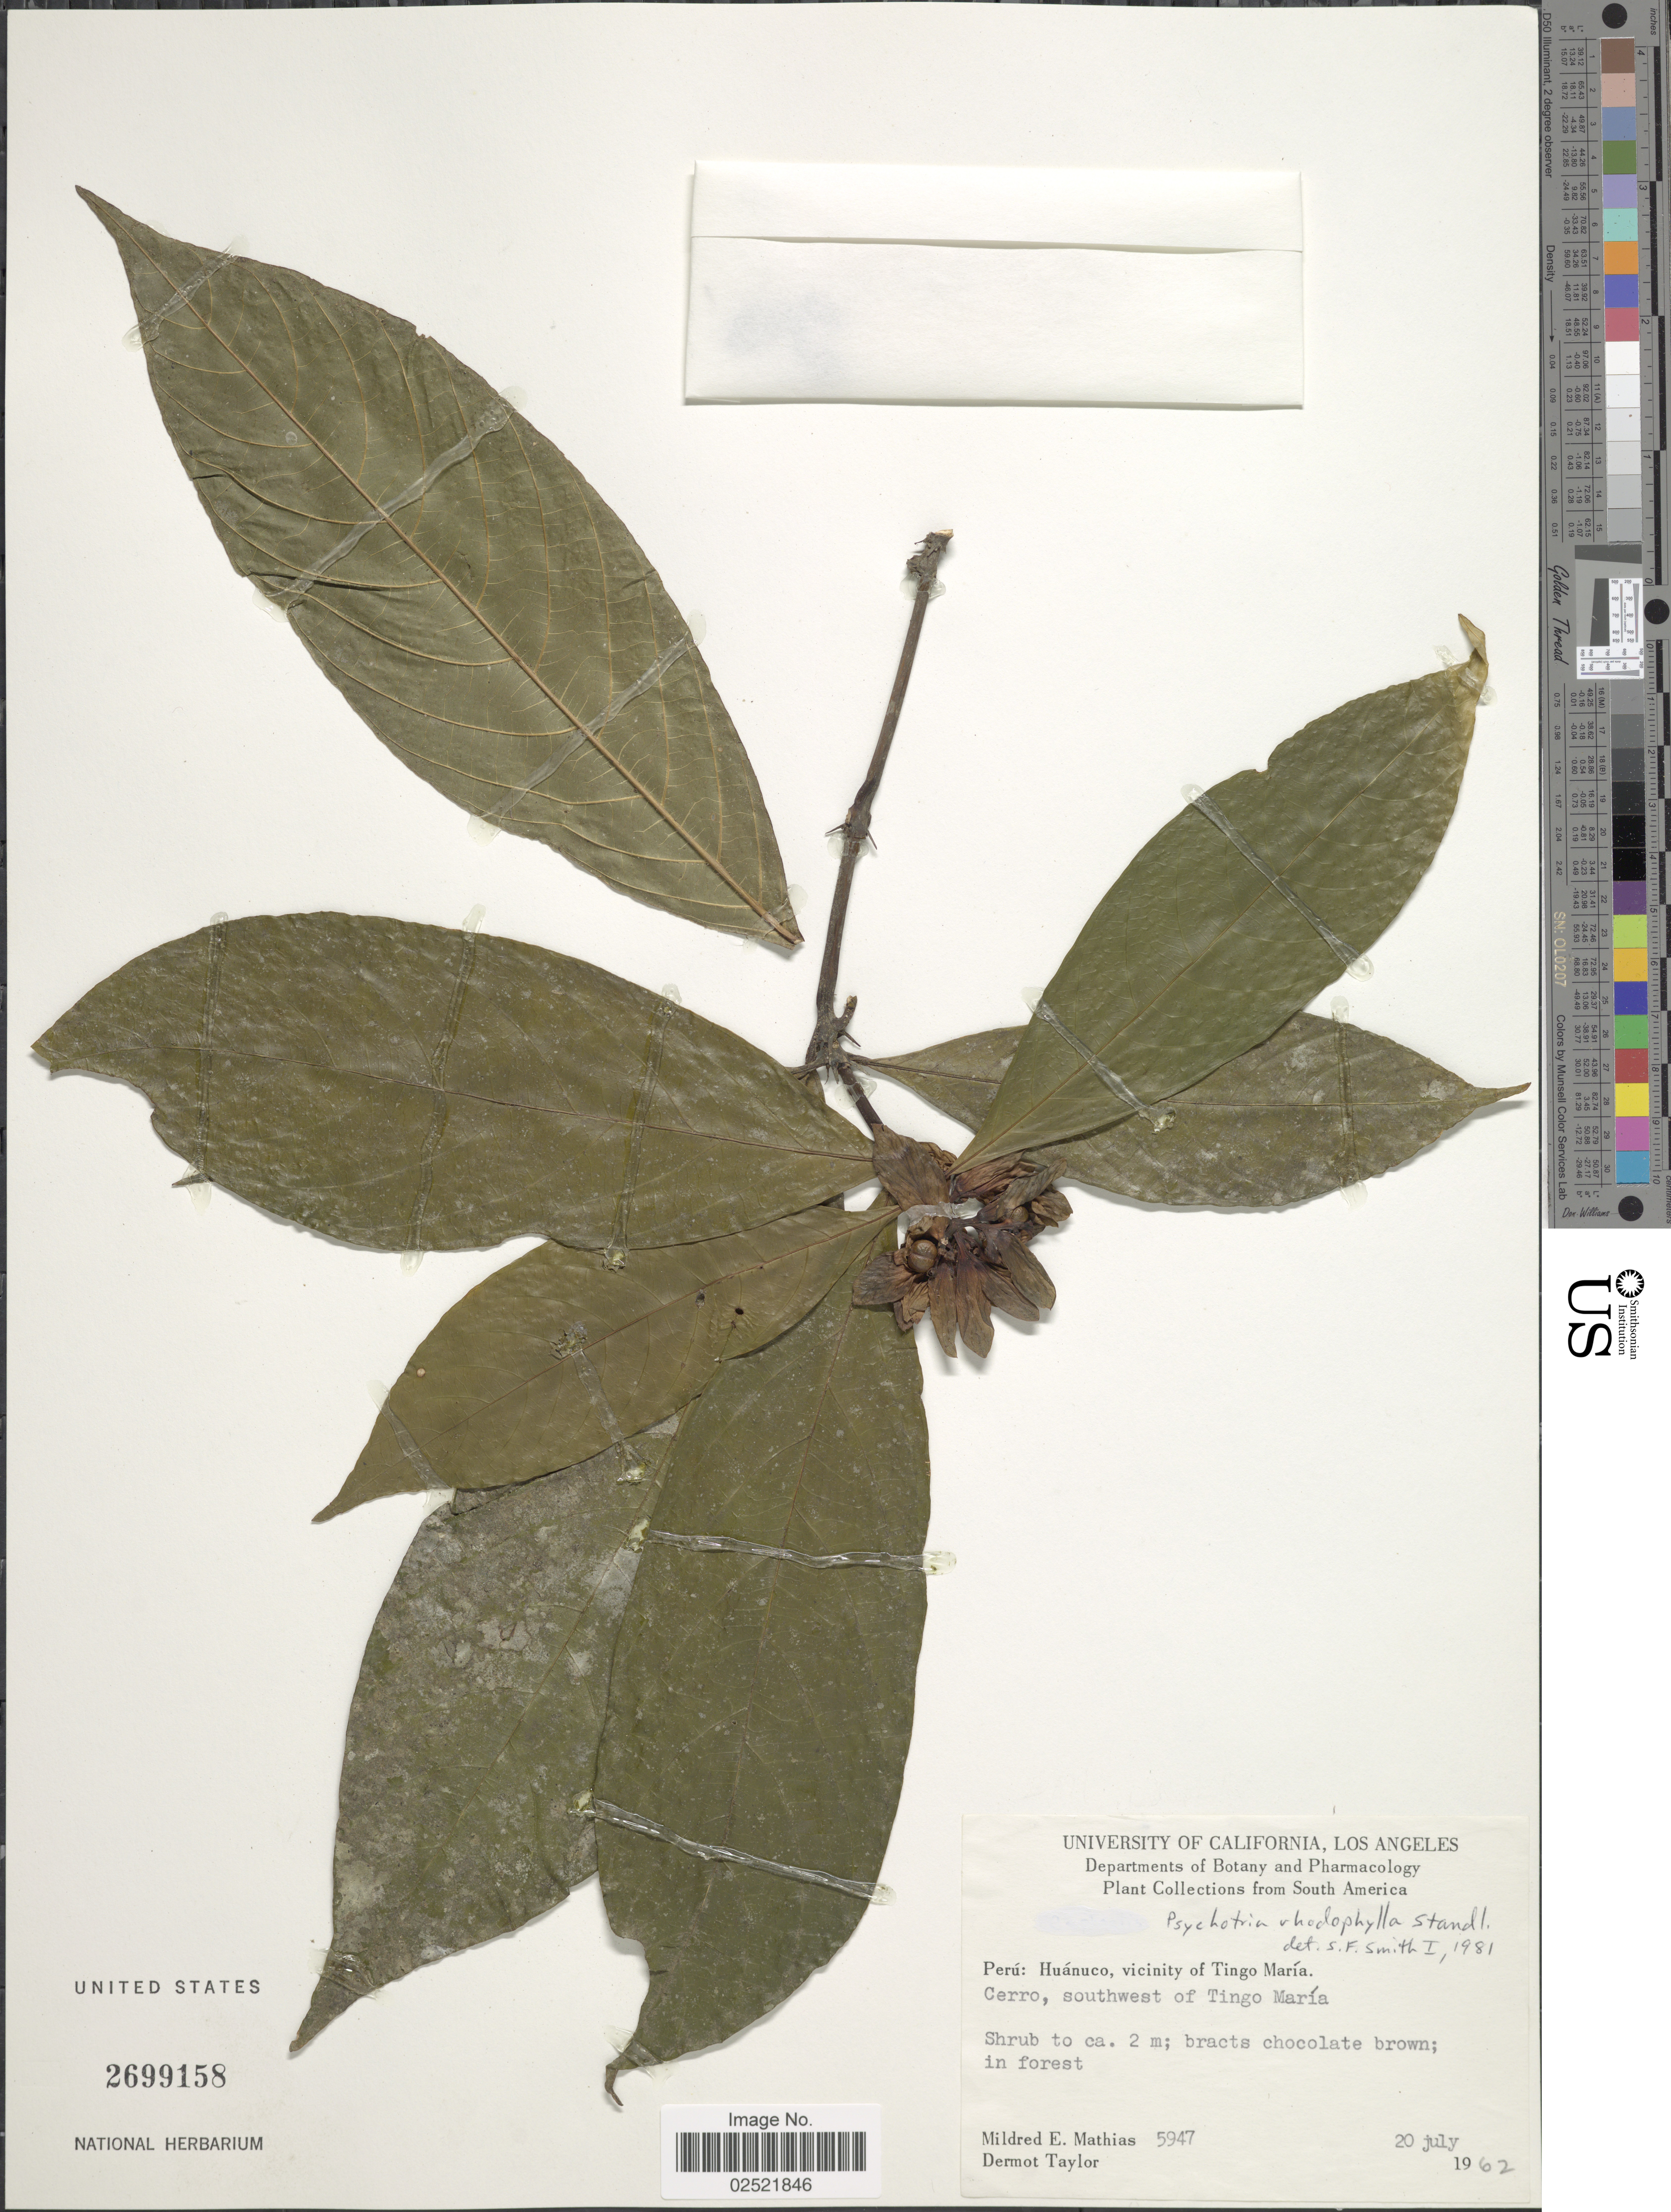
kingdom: Plantae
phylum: Tracheophyta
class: Magnoliopsida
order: Gentianales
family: Rubiaceae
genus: Psychotria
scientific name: Psychotria rhodophylla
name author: Standl.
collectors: M. E. Mathias & D. Taylor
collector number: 5947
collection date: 1962-07-20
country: Peru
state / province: Huánuco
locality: Vicinity of Tingo Maria, Cerro, southwest of Tingo Maria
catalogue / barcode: US 2699158